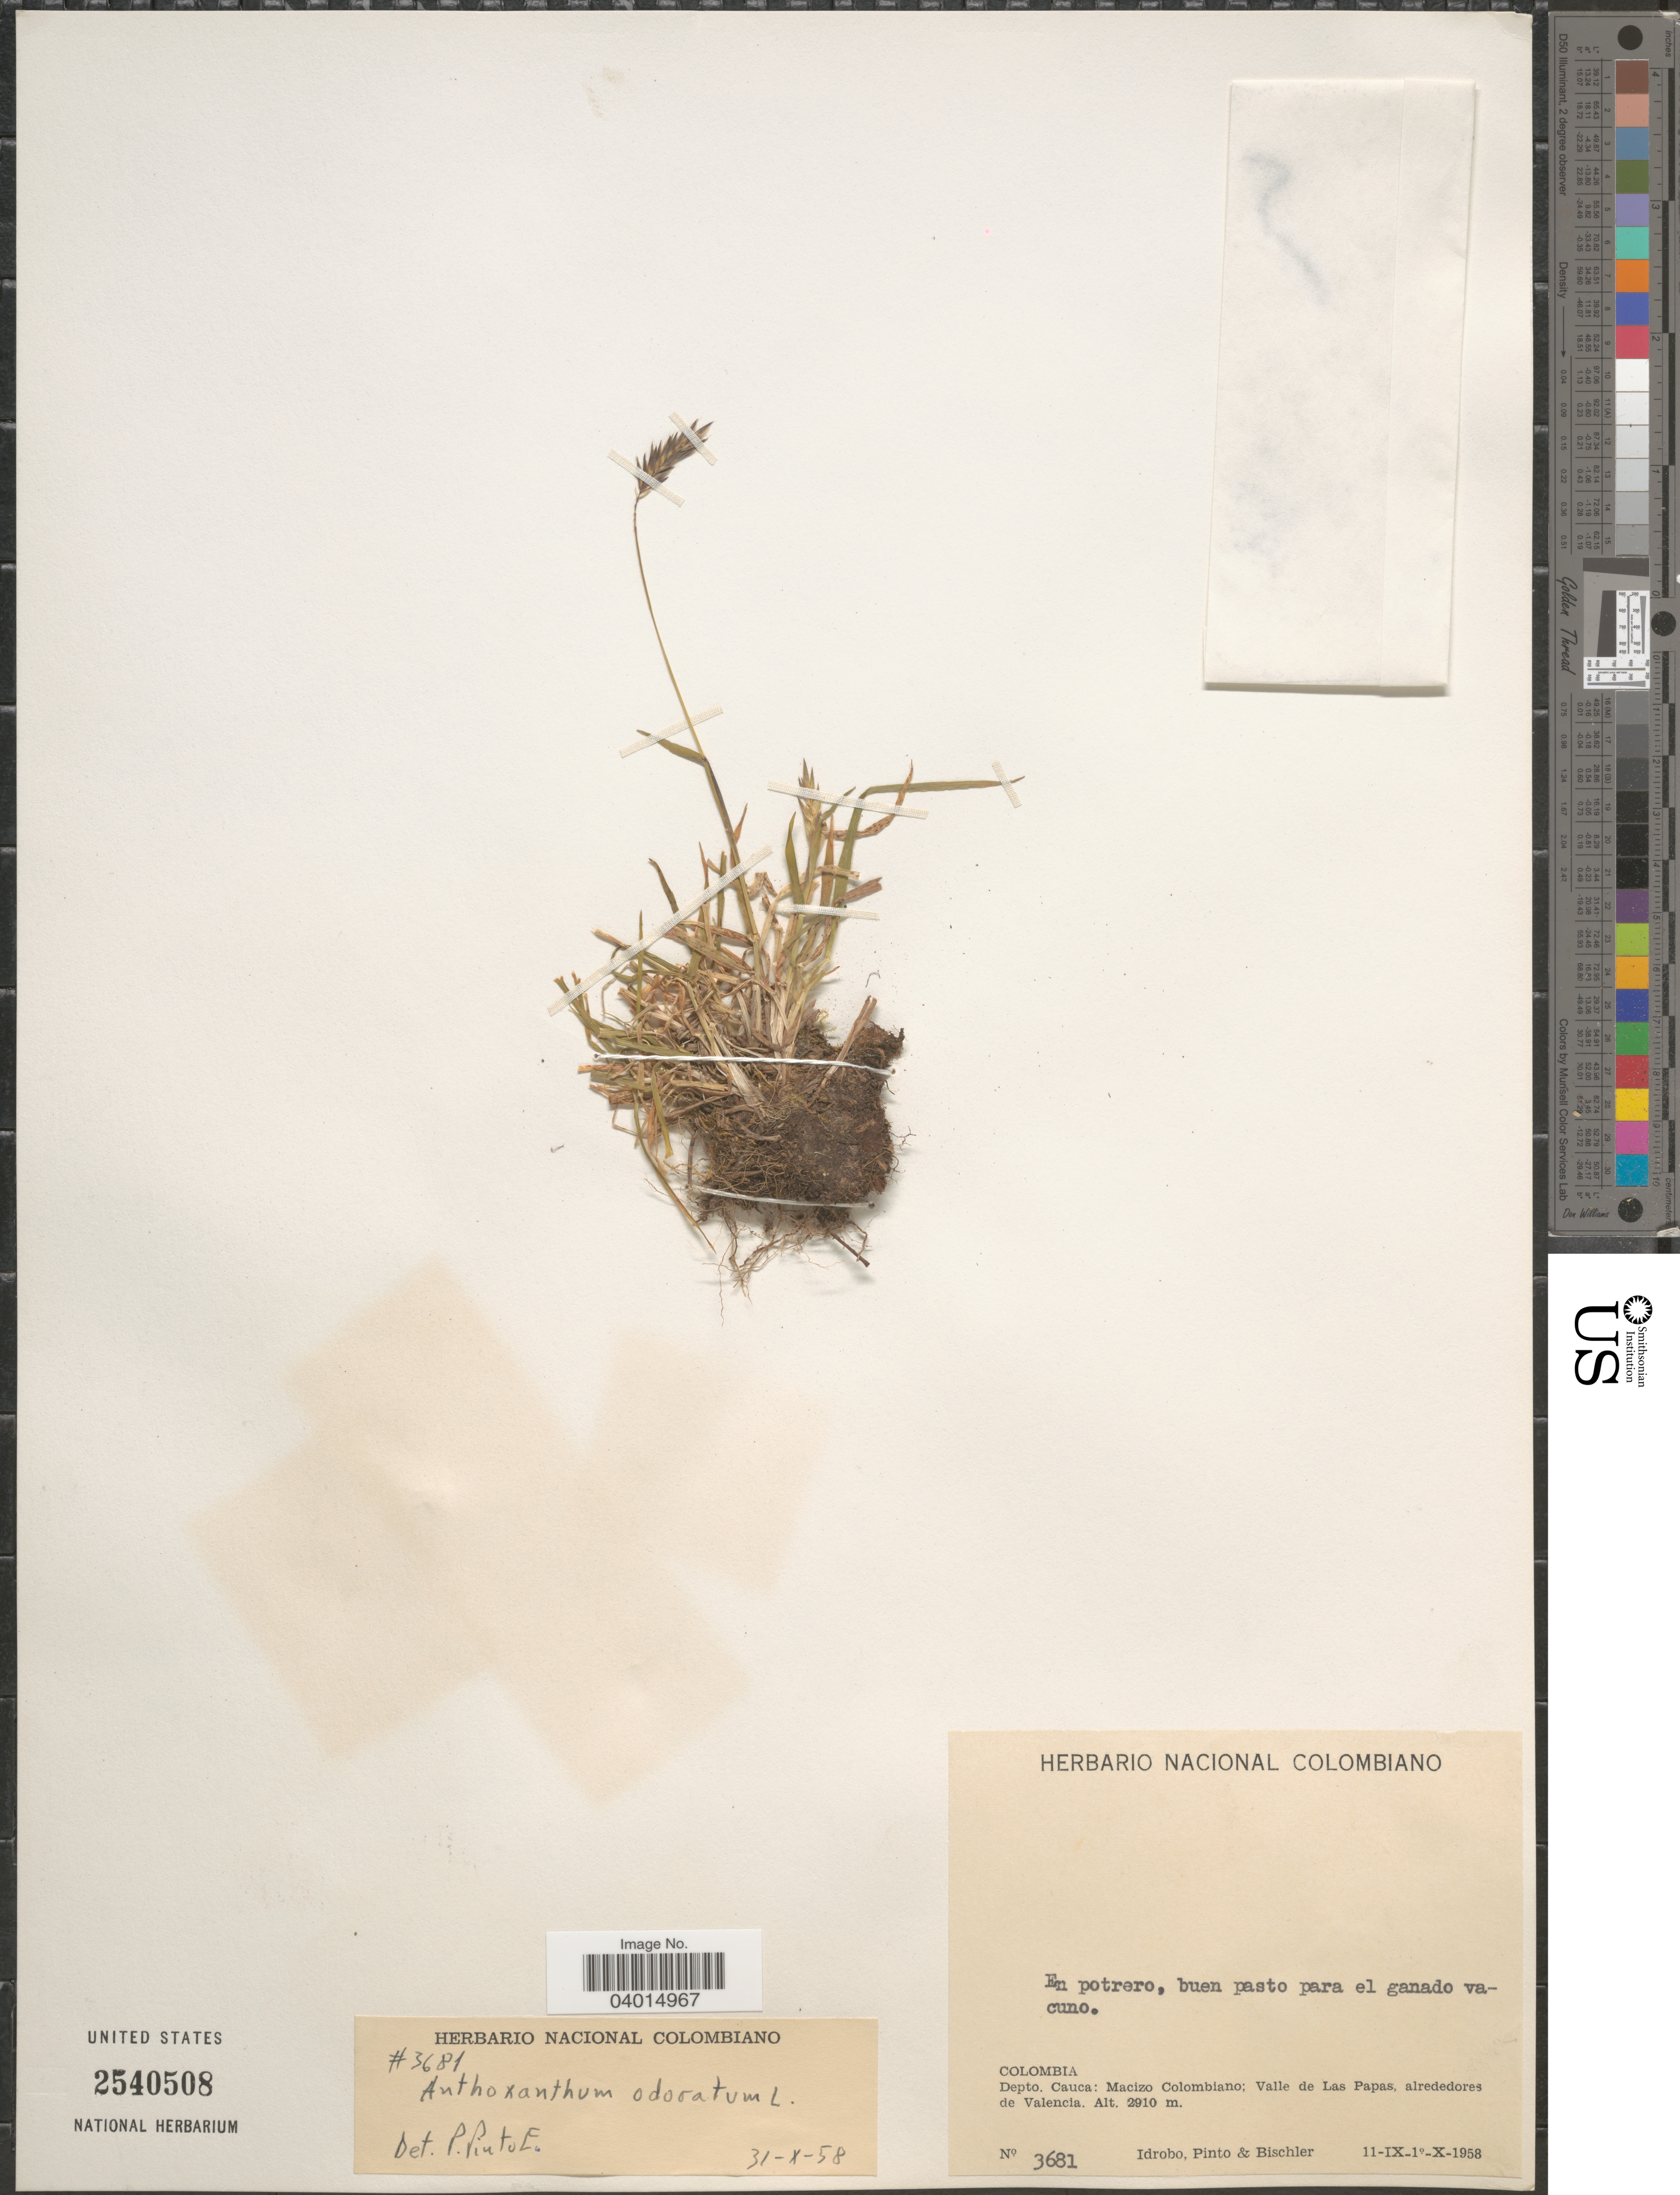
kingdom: Plantae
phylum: Tracheophyta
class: Liliopsida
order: Poales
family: Poaceae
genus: Anthoxanthum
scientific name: Anthoxanthum odoratum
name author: L.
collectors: -- Idrobo, Pinto, -- & -. Bischler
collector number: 3681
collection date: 1958-09-11/1958-10-11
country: Colombia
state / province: Cauca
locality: Depto. Cauca: Macizo Colombiano; Valle de Las Papas, alrededores de Valencia.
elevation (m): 2910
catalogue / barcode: US 2540508